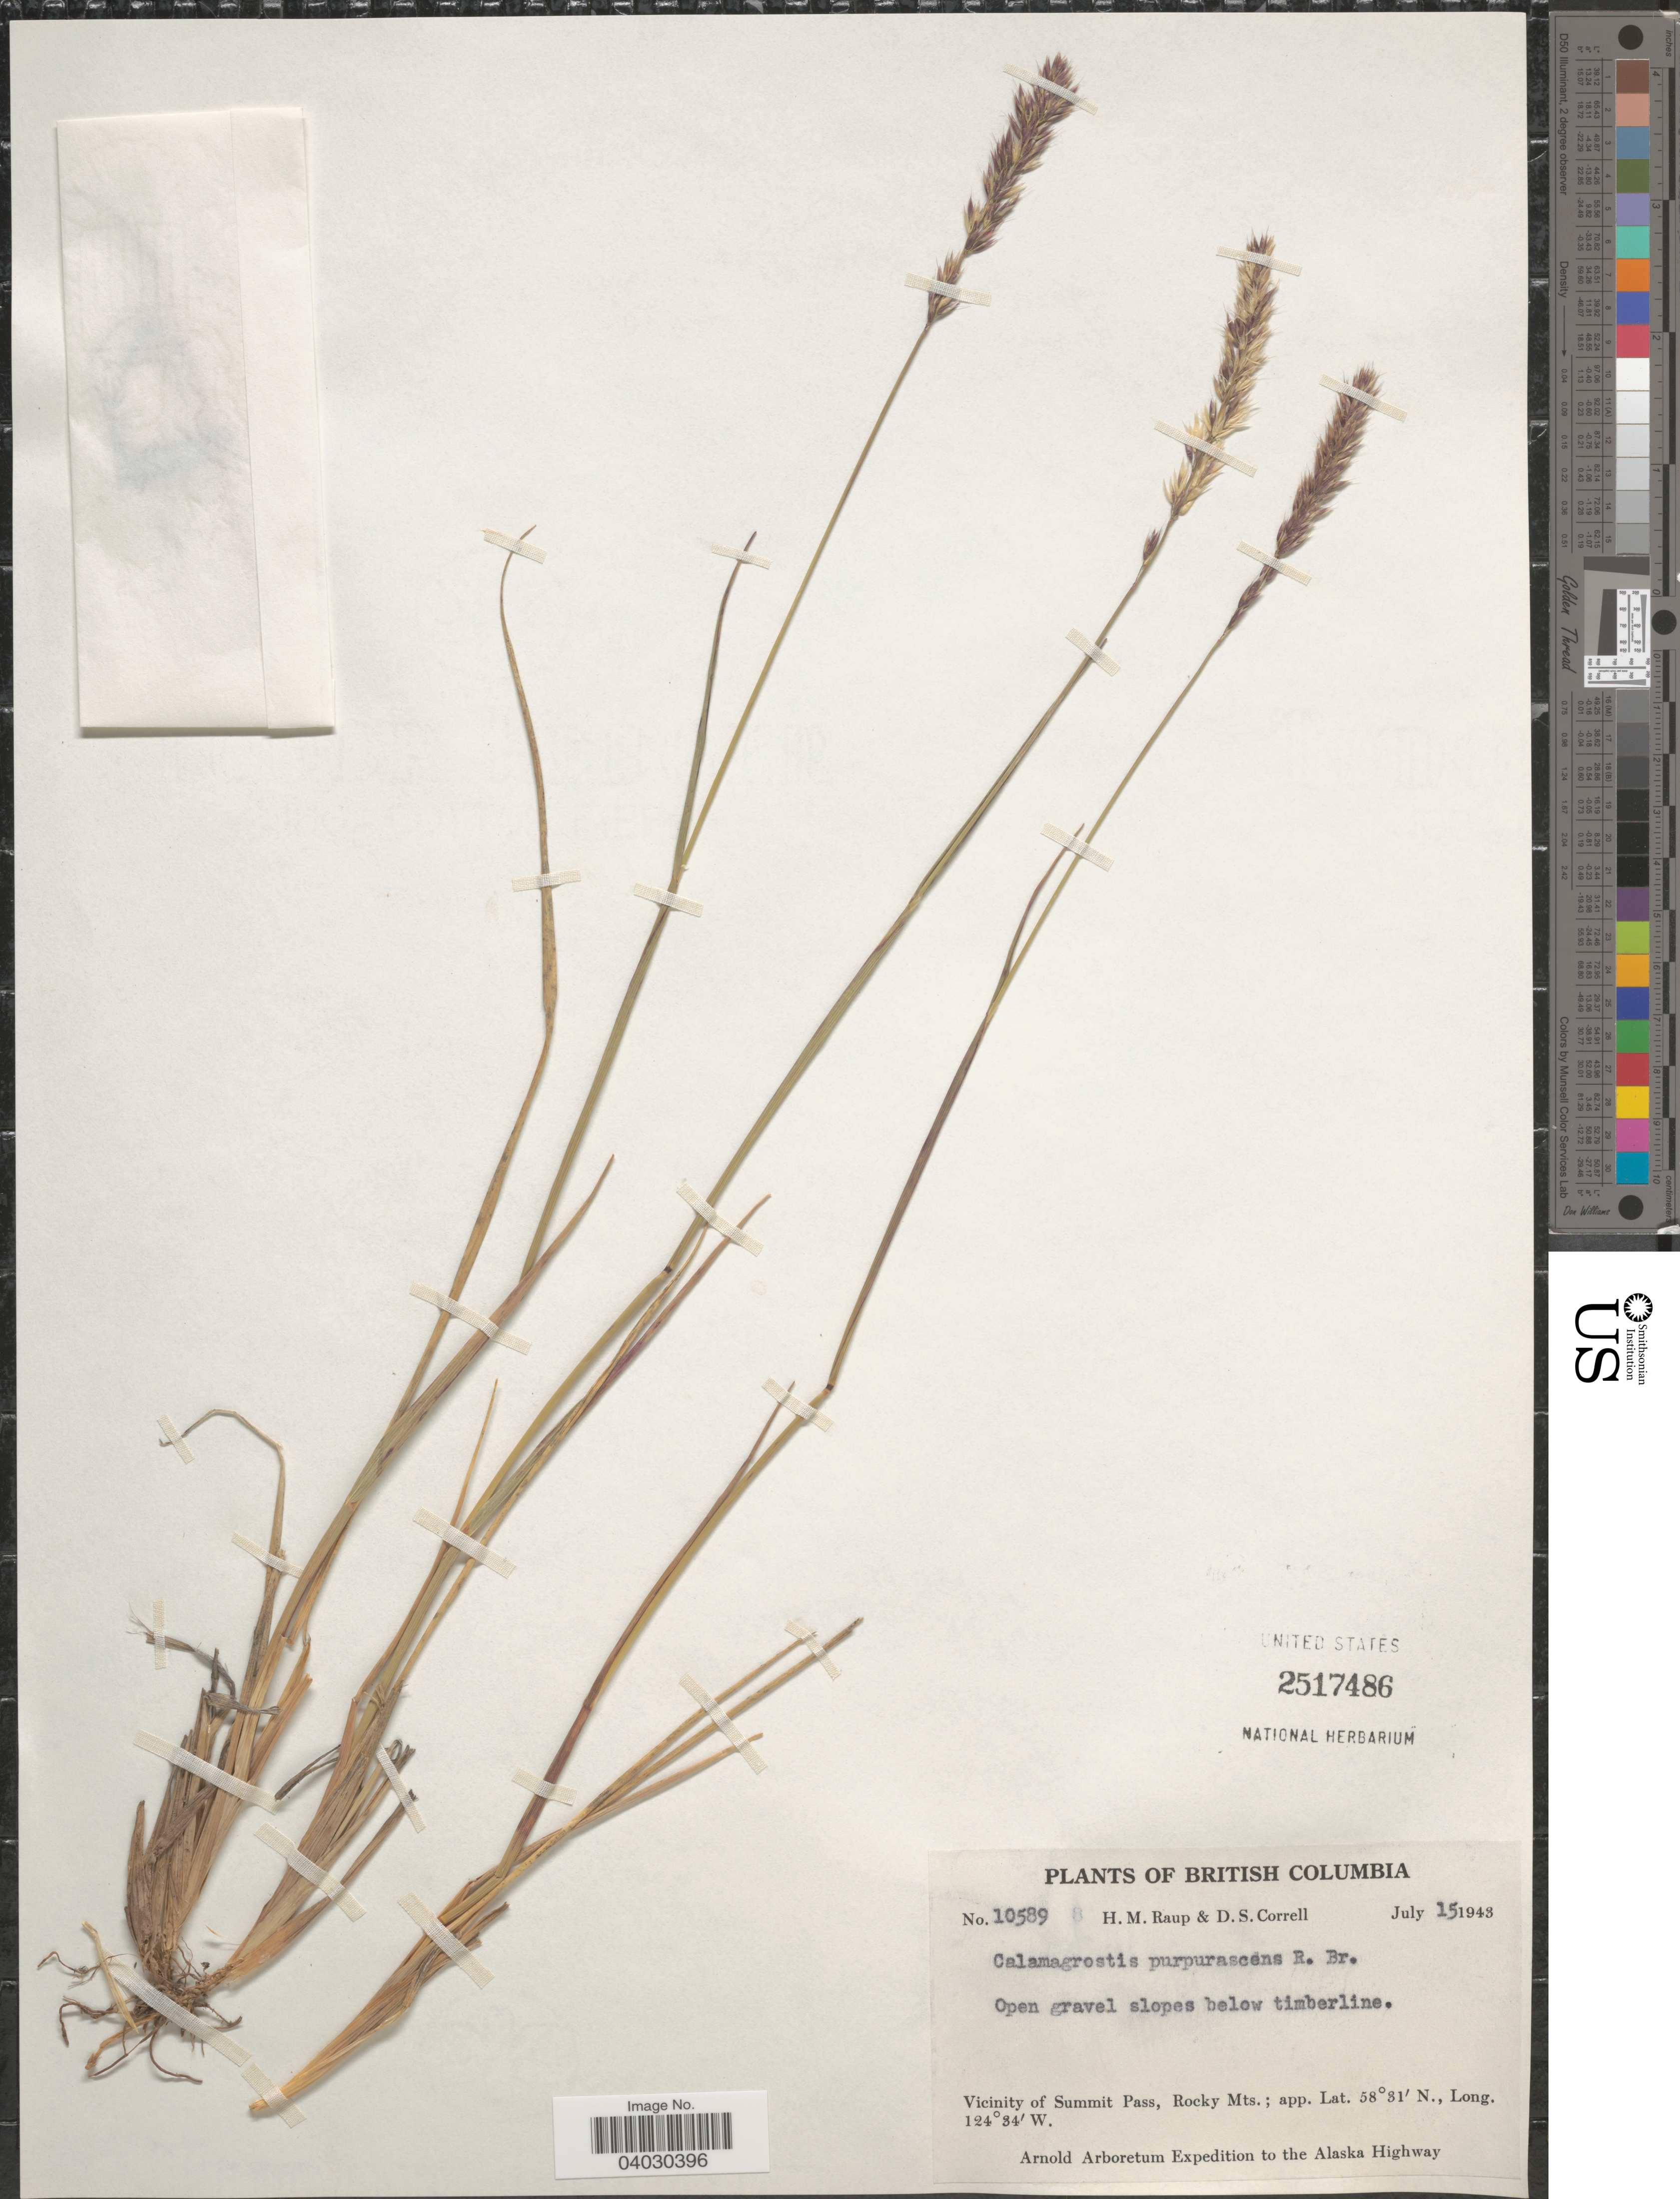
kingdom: Plantae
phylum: Tracheophyta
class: Liliopsida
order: Poales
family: Poaceae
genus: Calamagrostis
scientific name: Calamagrostis purpurascens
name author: R. Br.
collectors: H. Raup & D. S. Correll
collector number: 10589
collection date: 1943-07-15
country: Canada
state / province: British Columbia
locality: Vicinity of Summit Pass, Rocky Mts. Alaska Highway.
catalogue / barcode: US 2517486